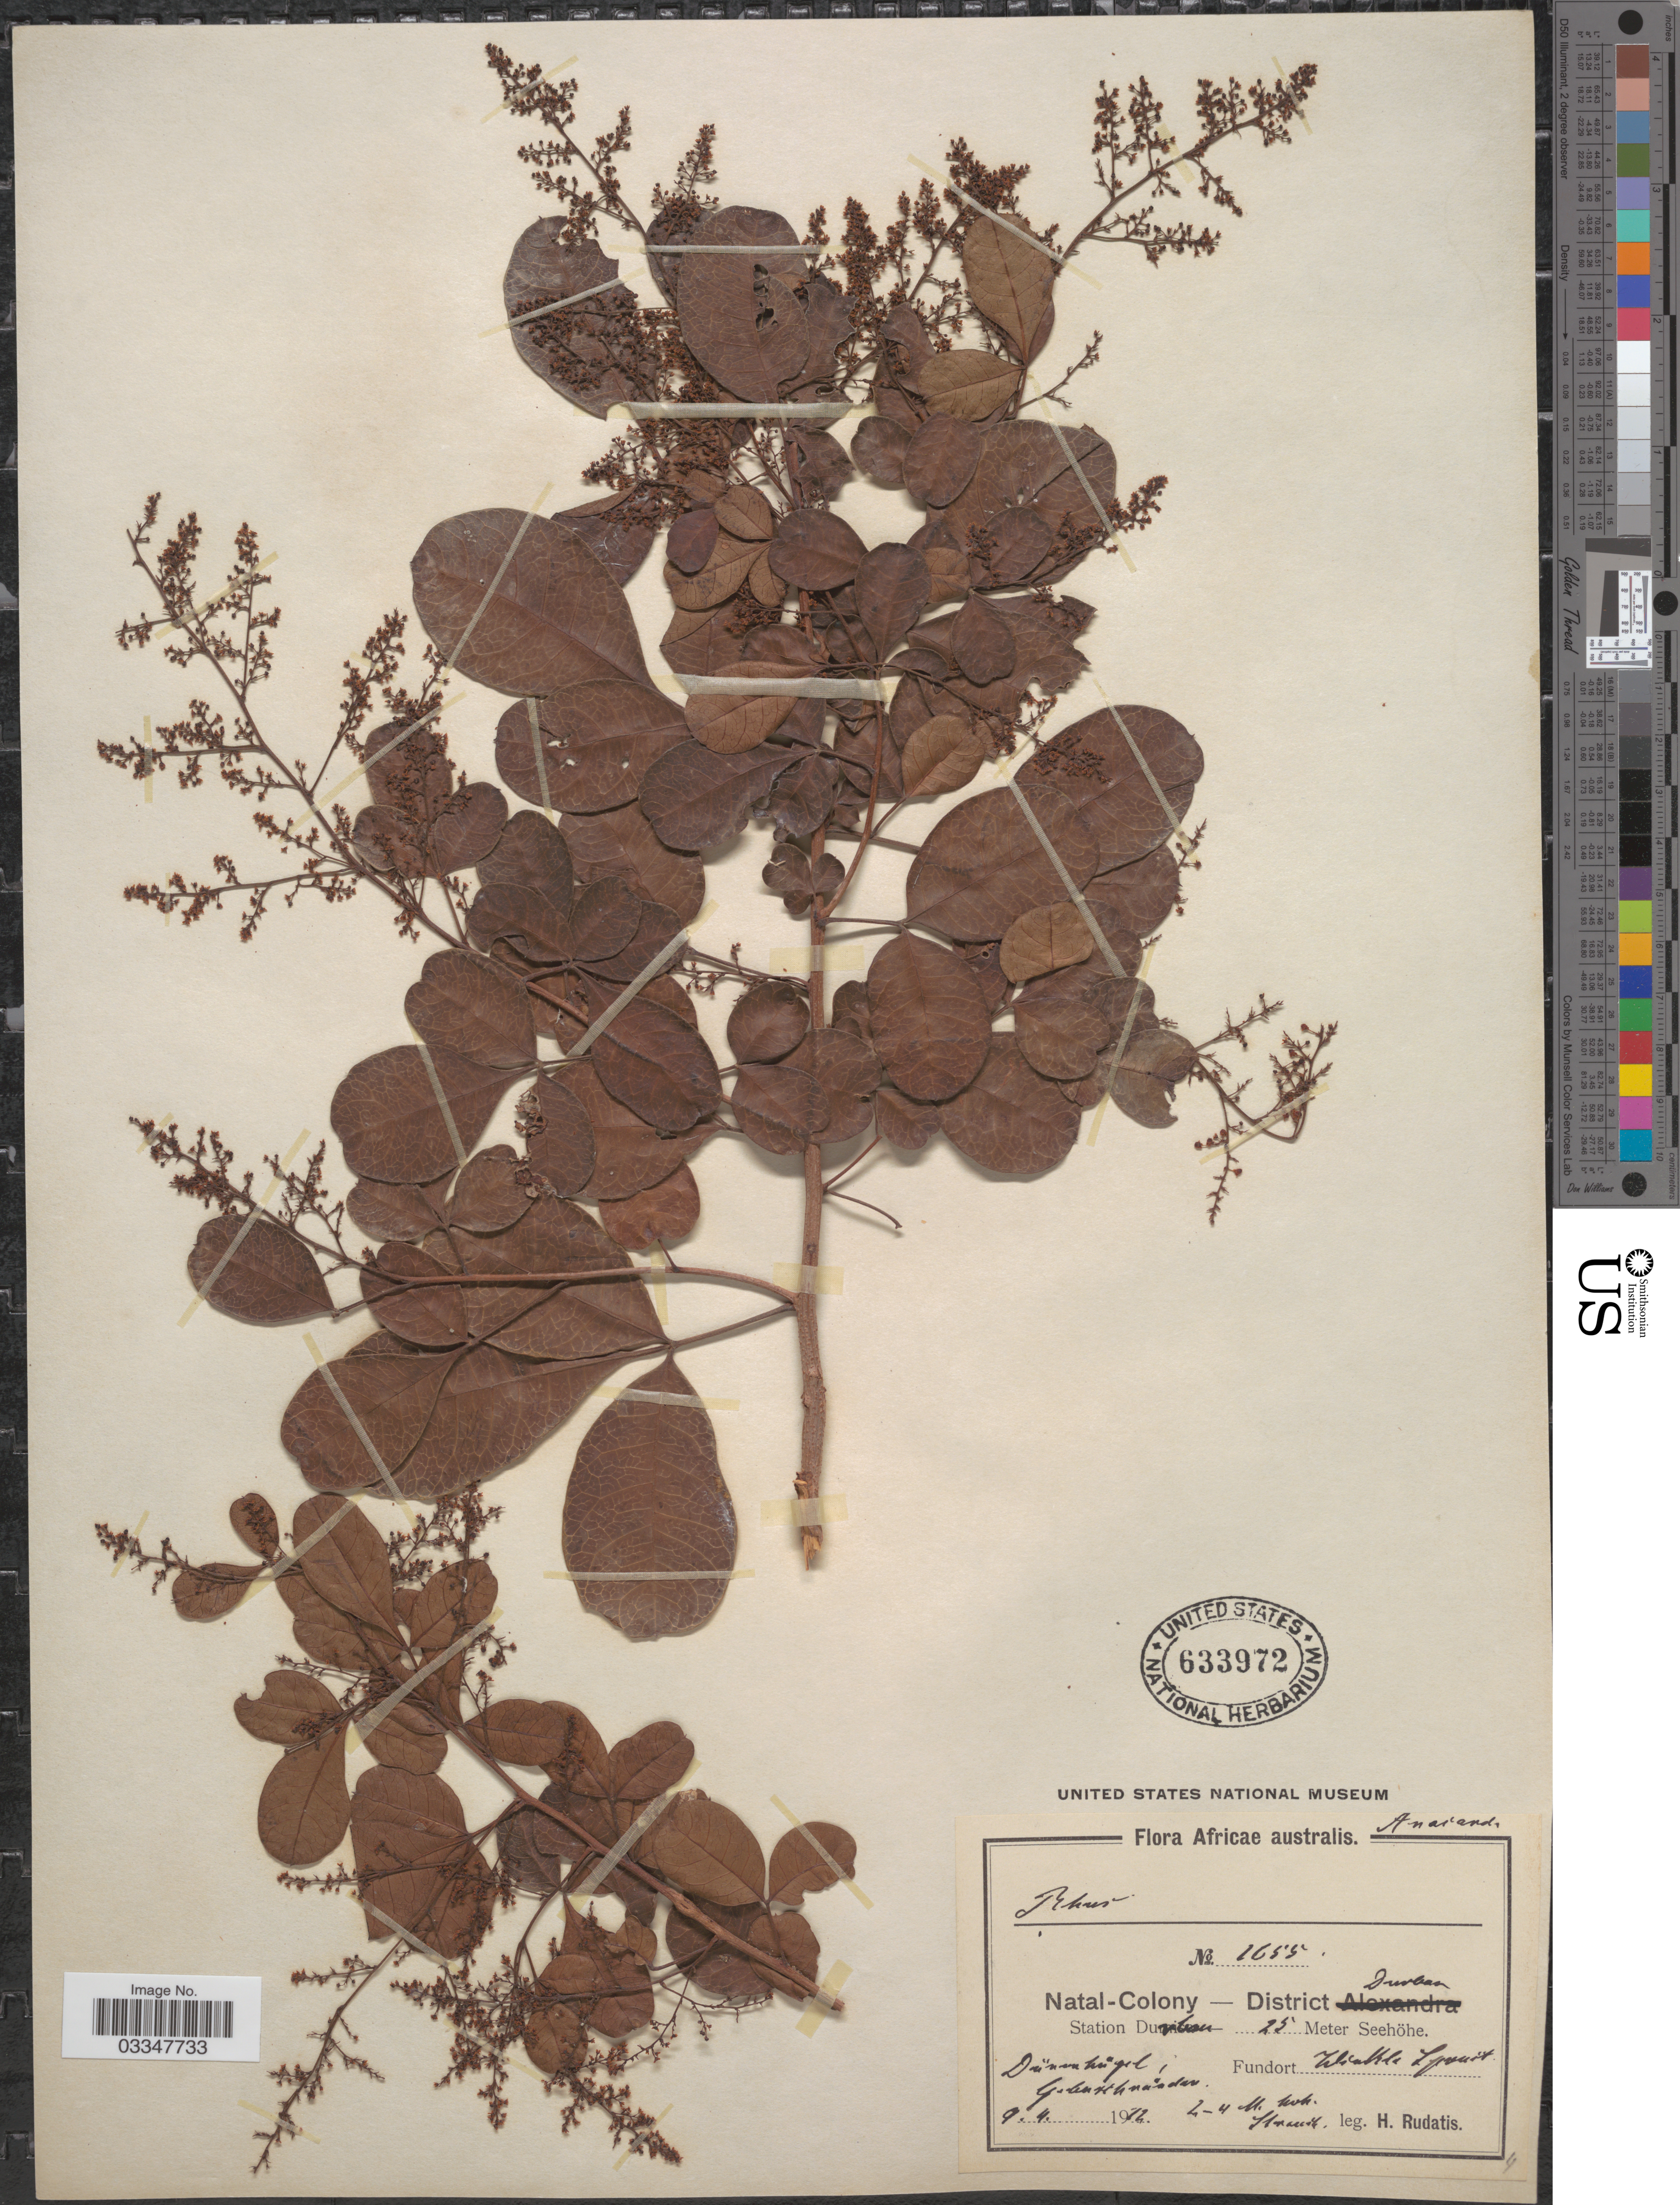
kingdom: Plantae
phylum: Tracheophyta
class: Magnoliopsida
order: Sapindales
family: Anacardiaceae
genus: Rhus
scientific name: Rhus sp.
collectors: H. Rudatis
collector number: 1655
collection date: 1912-04-09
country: South Africa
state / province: KwaZulu-Natal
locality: Africae australis. Natal-Colony - District Durban. Station Durban. Fundort [illegible text].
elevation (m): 25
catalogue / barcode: US 633972